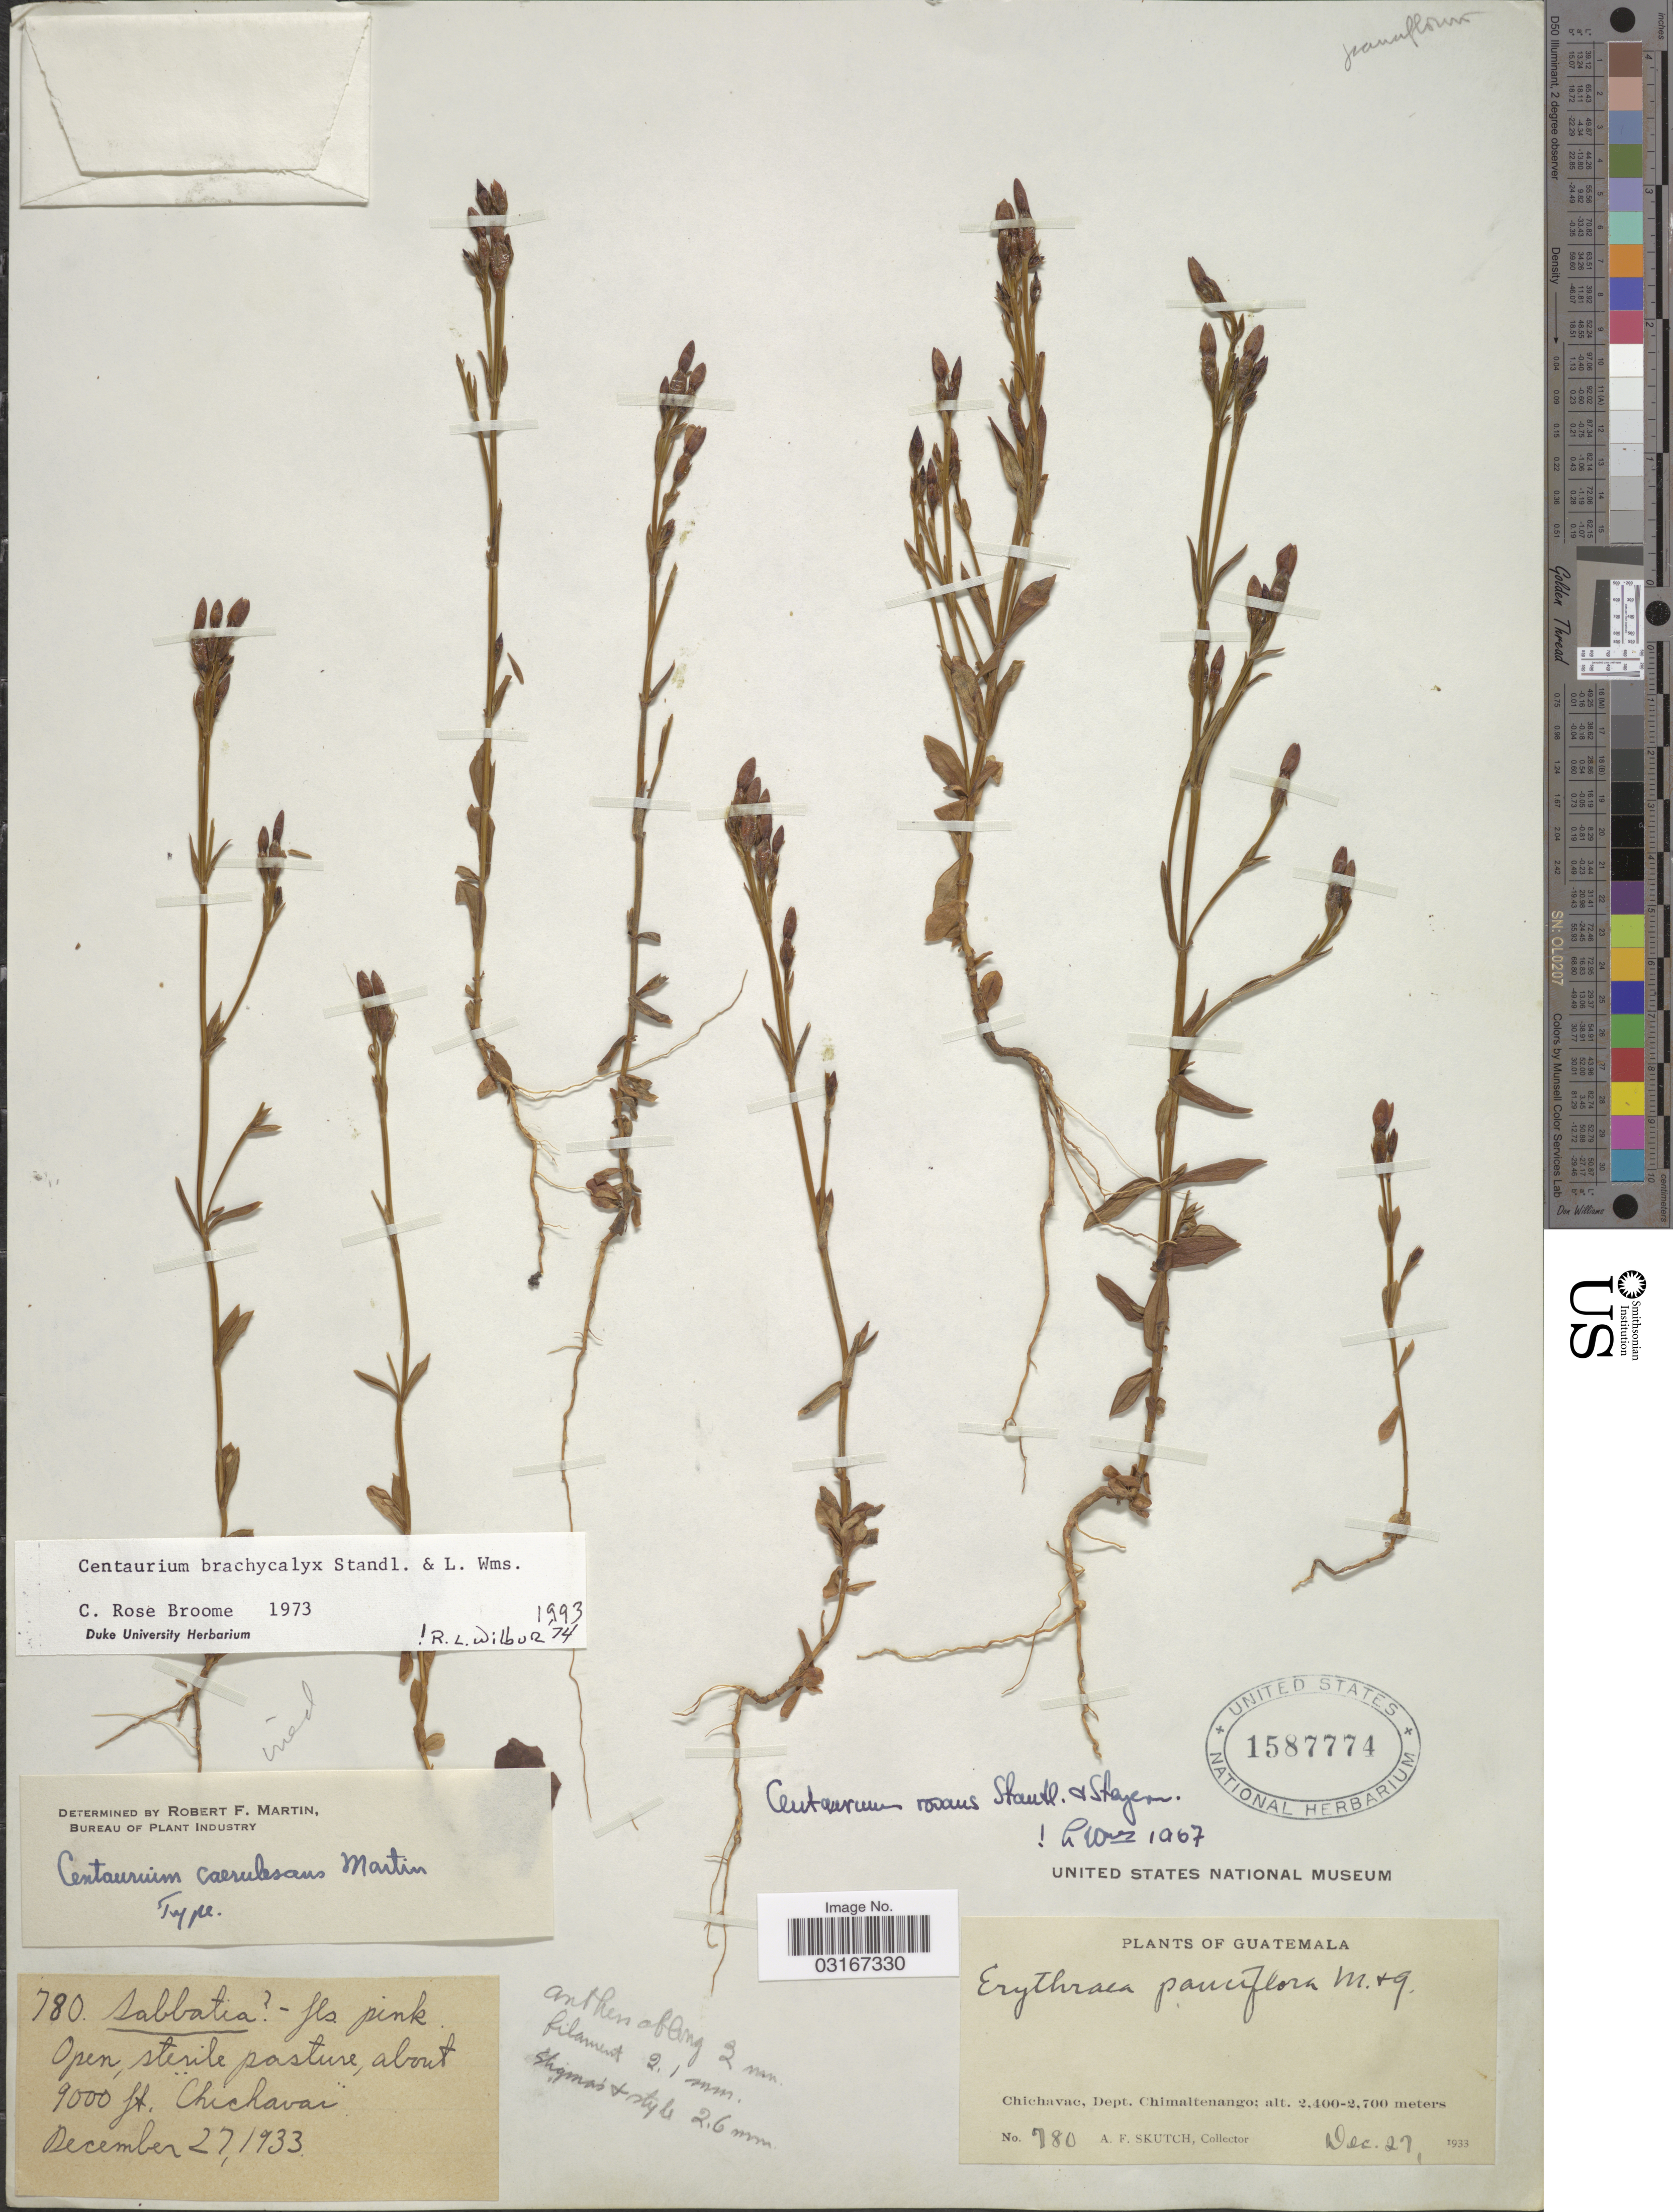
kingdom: Plantae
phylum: Tracheophyta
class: Magnoliopsida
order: Gentianales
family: Gentianaceae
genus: Centaurium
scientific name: Centaurium brachycalyx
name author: Standl. & L.O. Williams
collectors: A. F. Skutch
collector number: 780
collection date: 1933-12-27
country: Guatemala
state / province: Chimaltenango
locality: Open, sterile pasture. Chichavac, Dept. Chimaltenango.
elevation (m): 2743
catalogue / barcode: US 1587774